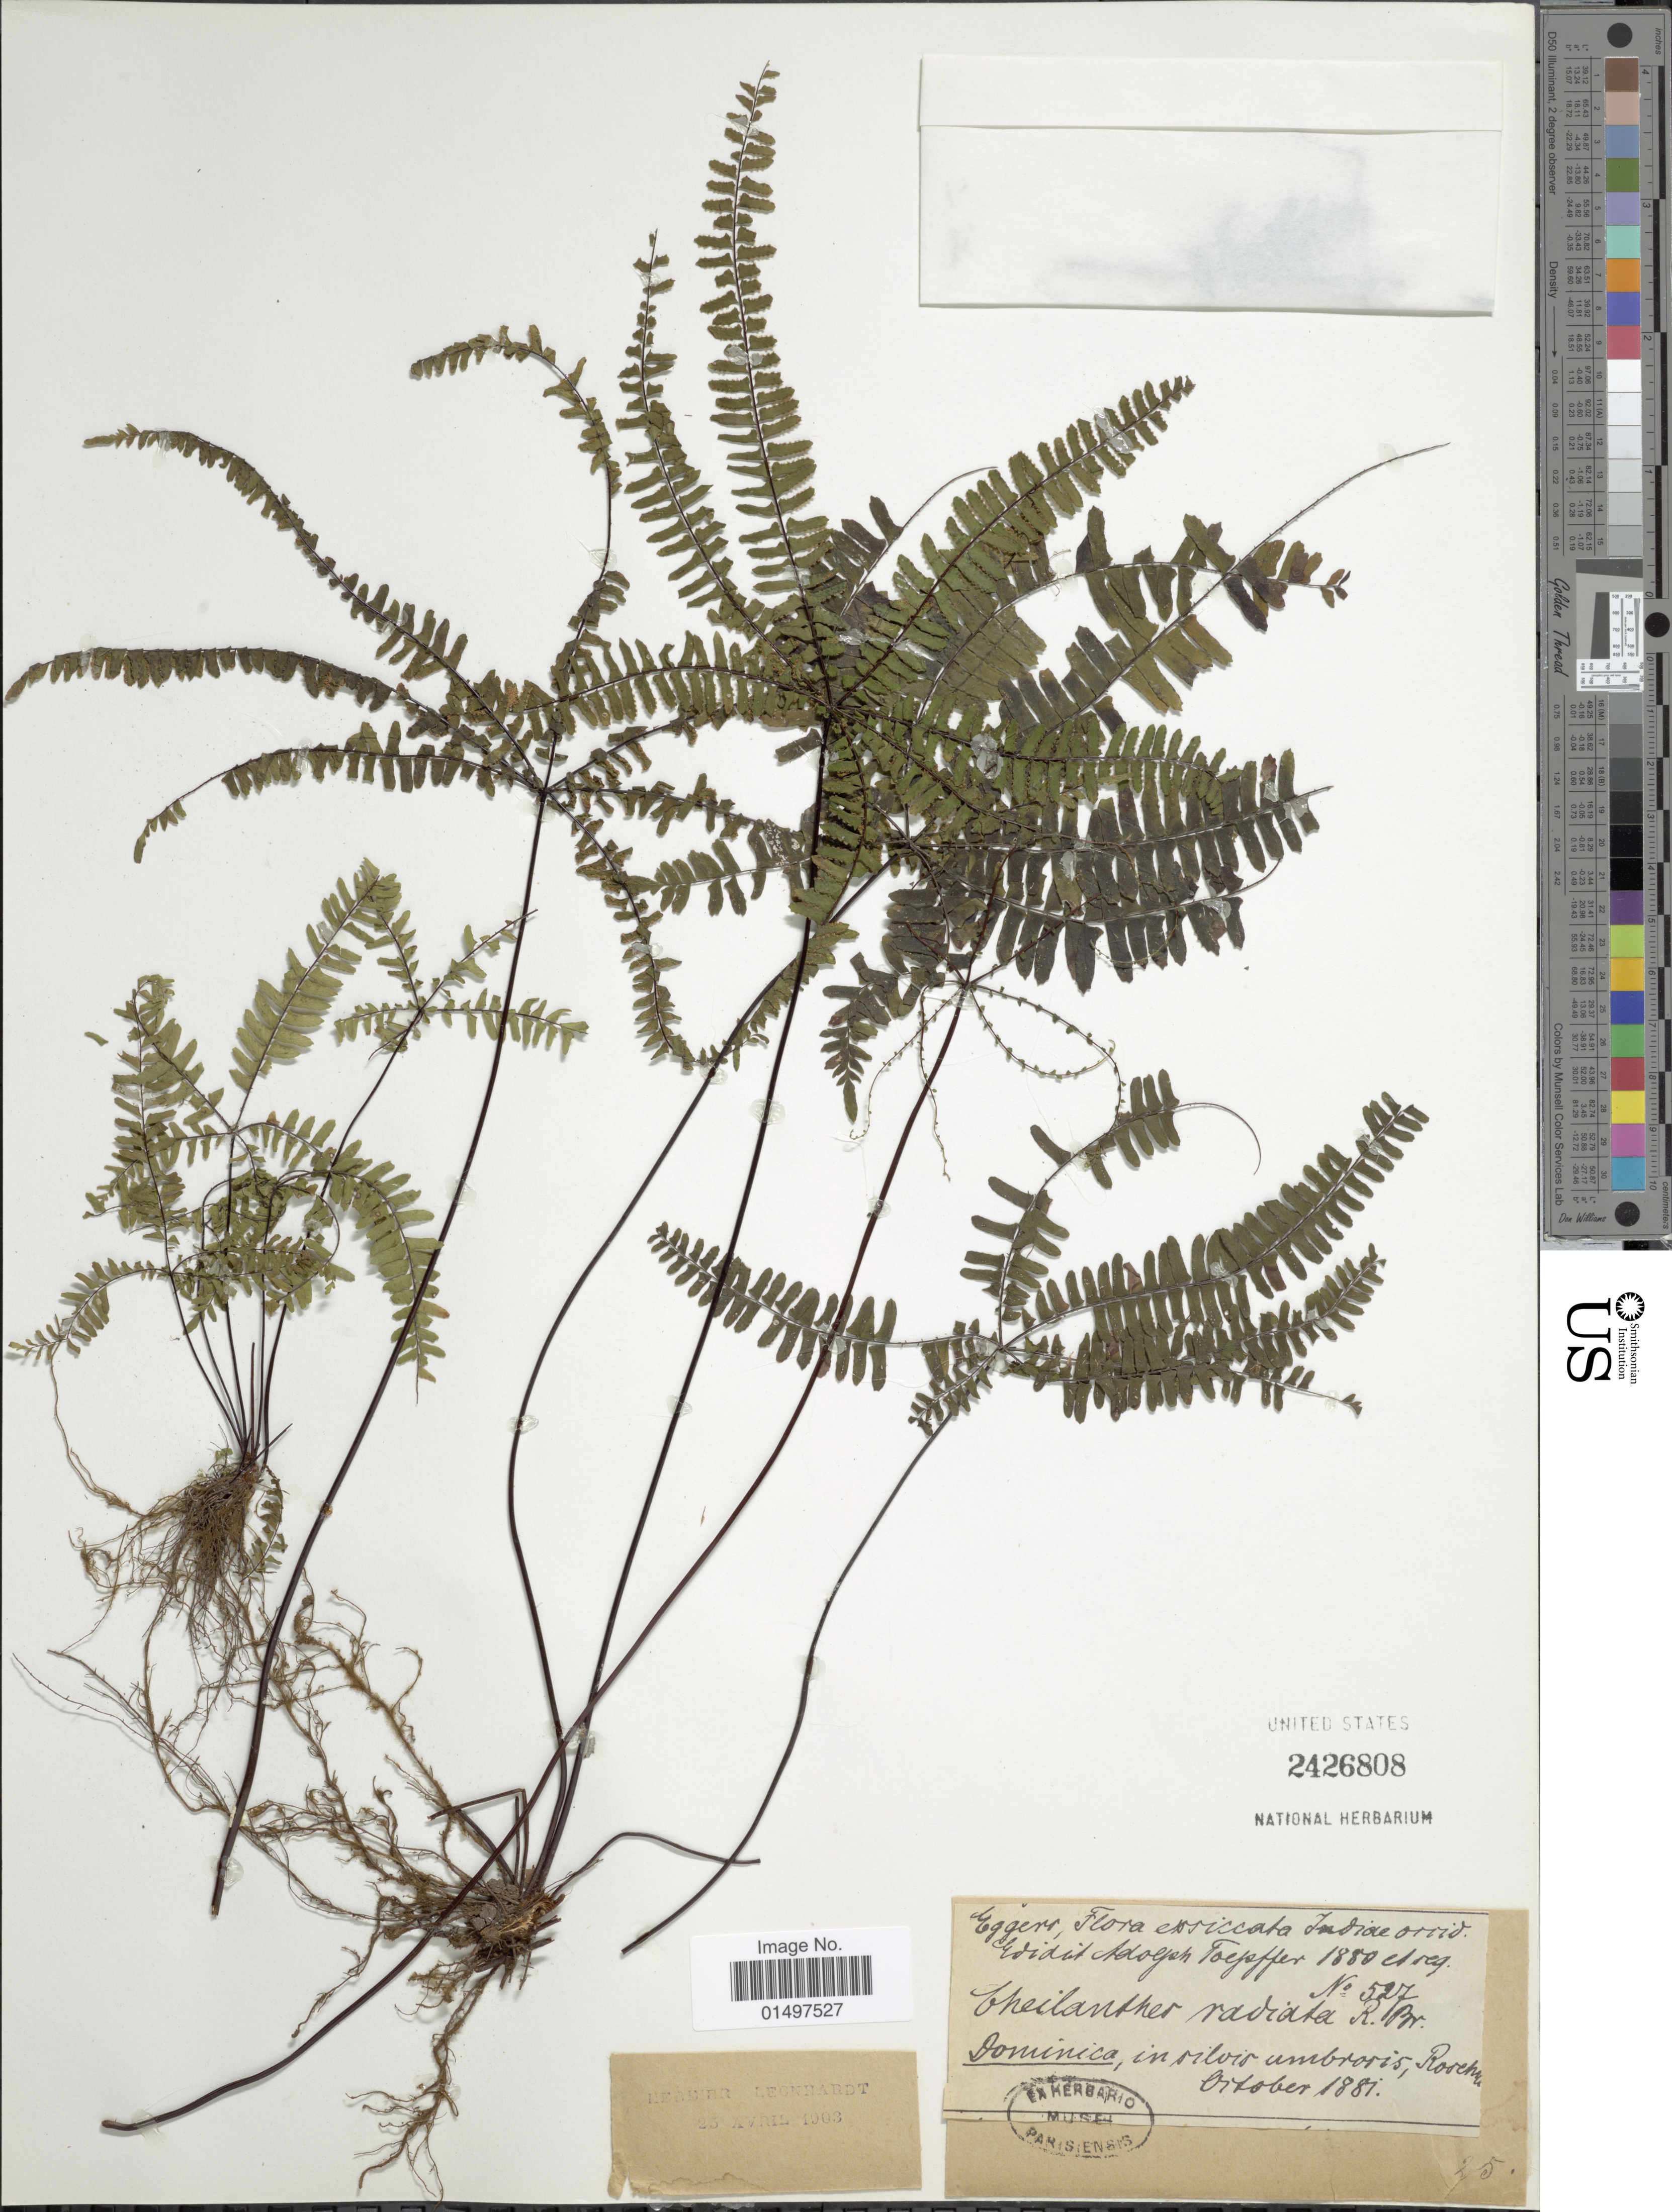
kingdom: Plantae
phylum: Tracheophyta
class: Polypodiopsida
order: Polypodiales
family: Pteridaceae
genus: Adiantopsis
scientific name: Adiantopsis radiata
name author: (L.) Fée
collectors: -. Eggers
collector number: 527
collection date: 1881-10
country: Dominica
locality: Indiae occid. In silvis umbrosis, Rosehill.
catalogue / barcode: US 2426808